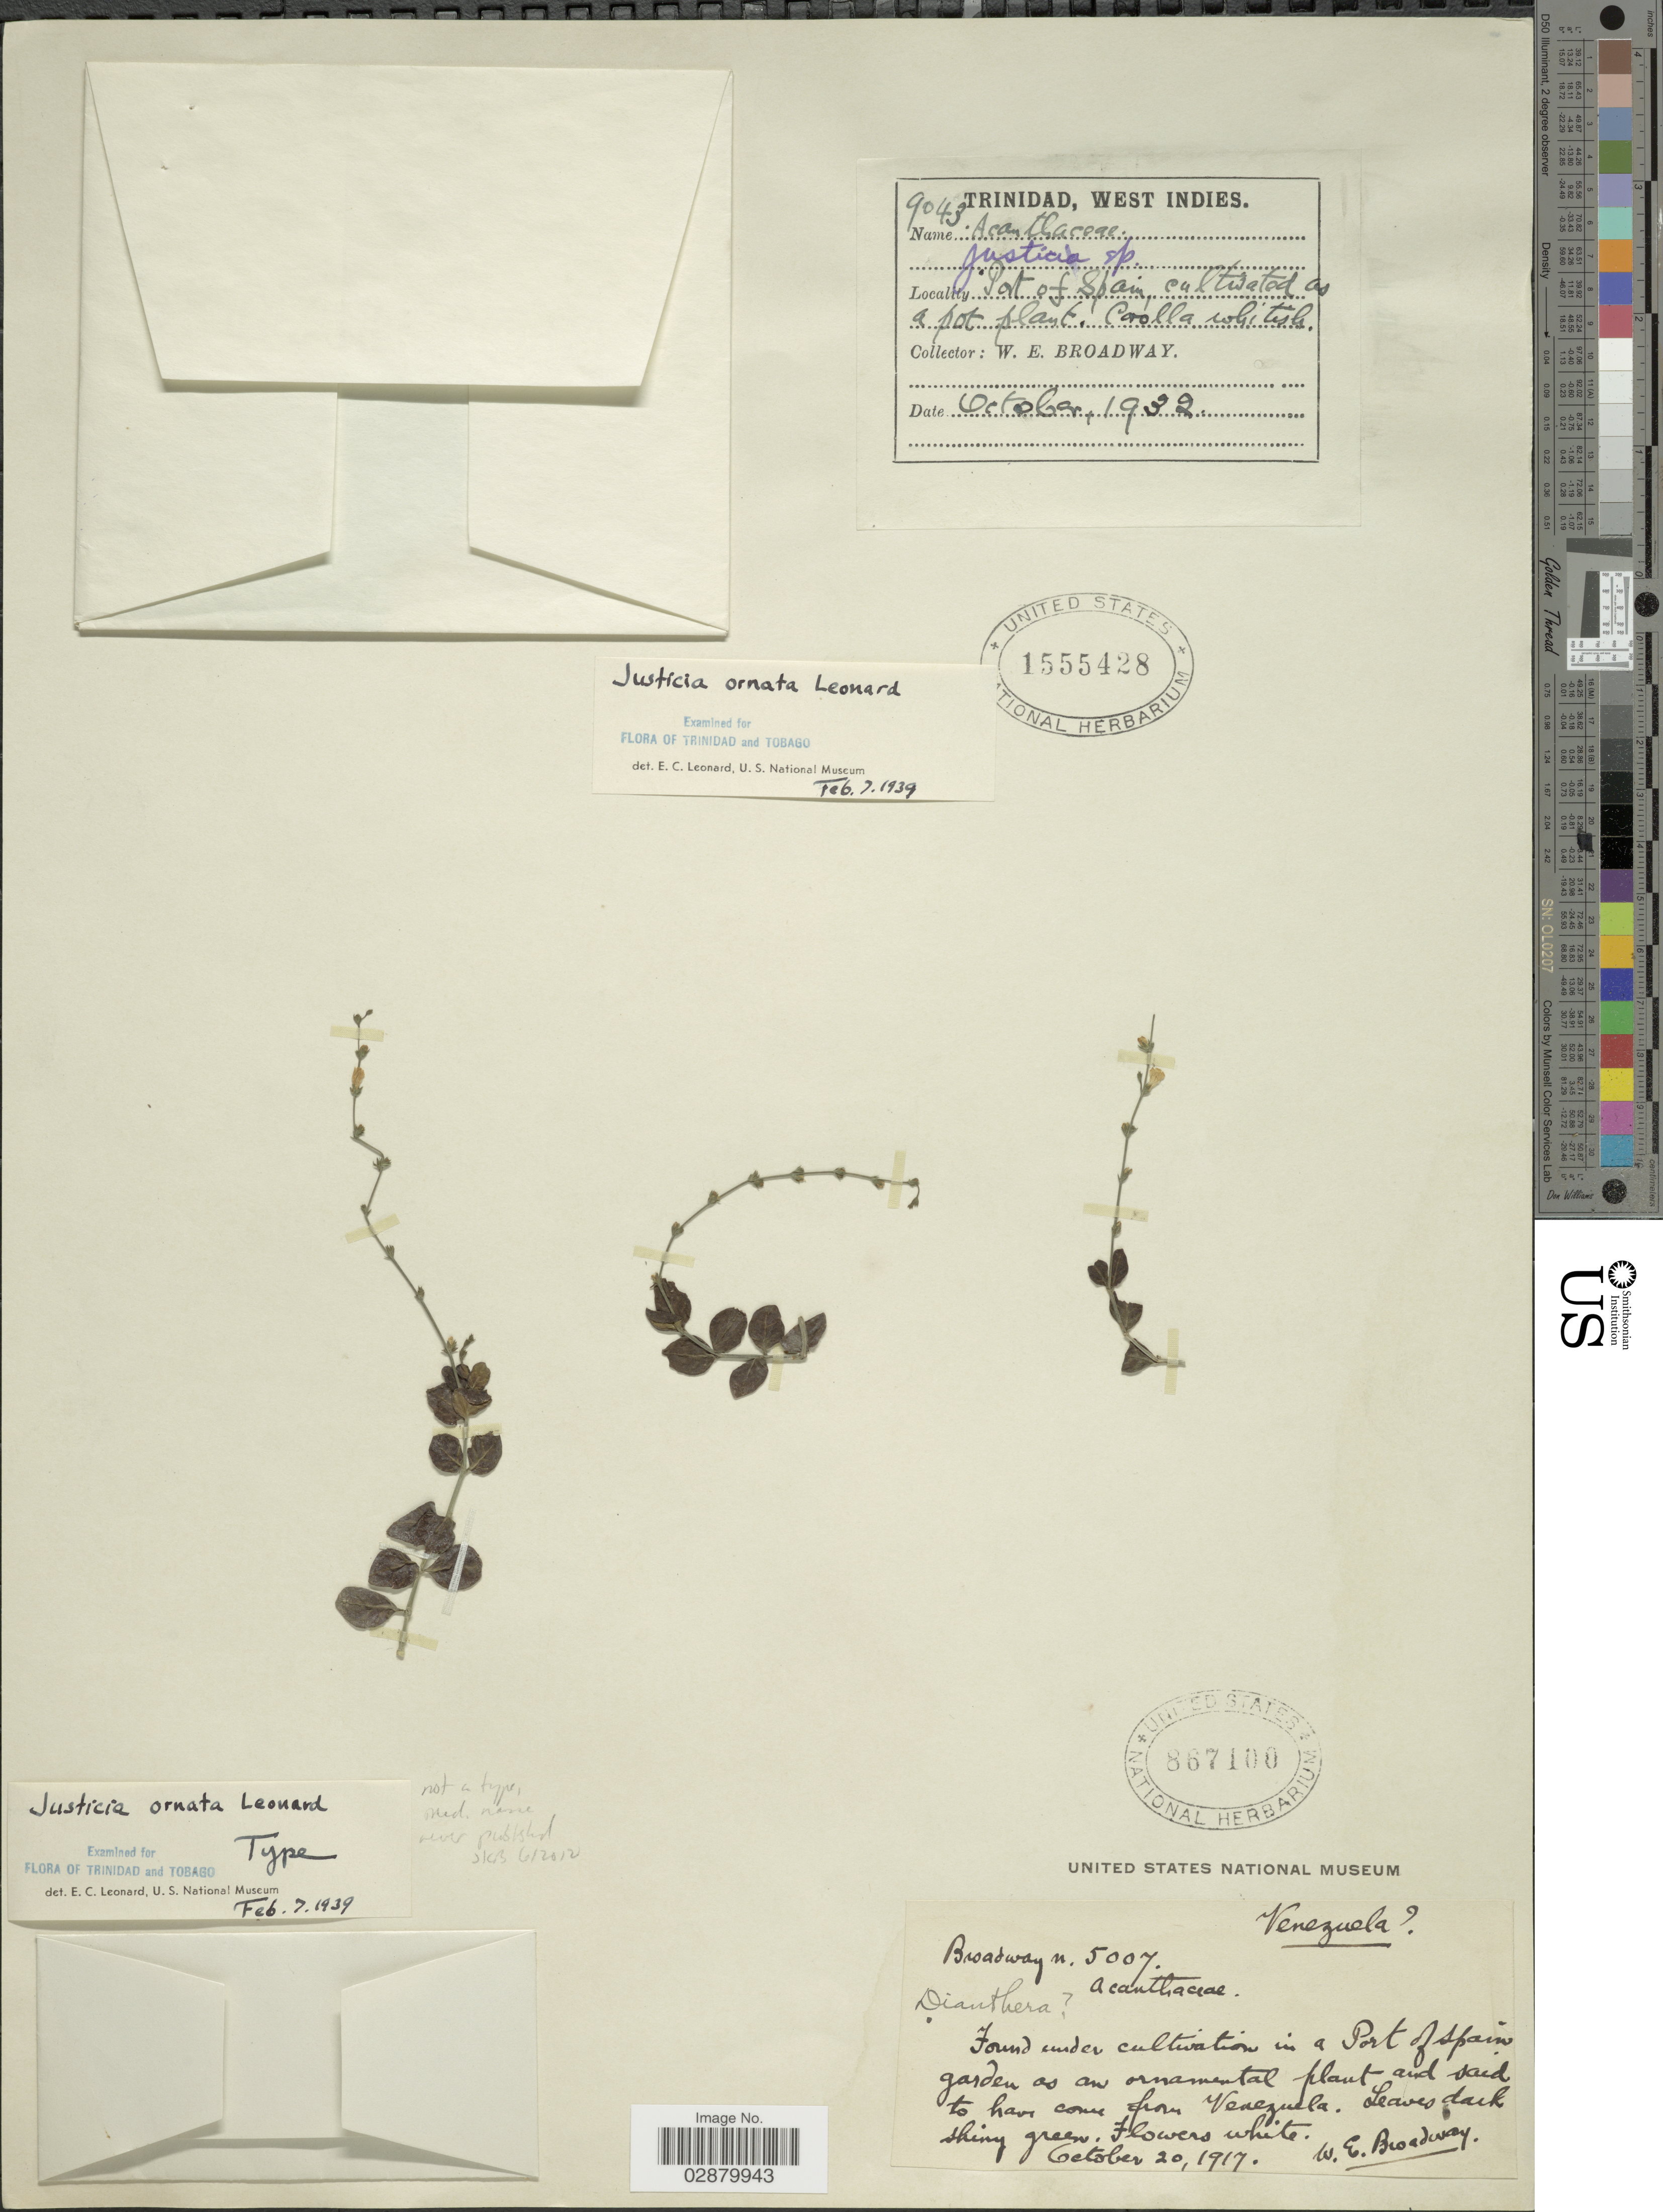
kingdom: Plantae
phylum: Tracheophyta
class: Magnoliopsida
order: Lamiales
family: Acanthaceae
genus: Justicia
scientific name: Justicia pectoralis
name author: Jacq.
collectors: W. E. Broadway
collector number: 9043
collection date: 1932-10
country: Trinidad and Tobago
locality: Trinidad, West Indies. Port of Spain.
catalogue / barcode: US 1555428